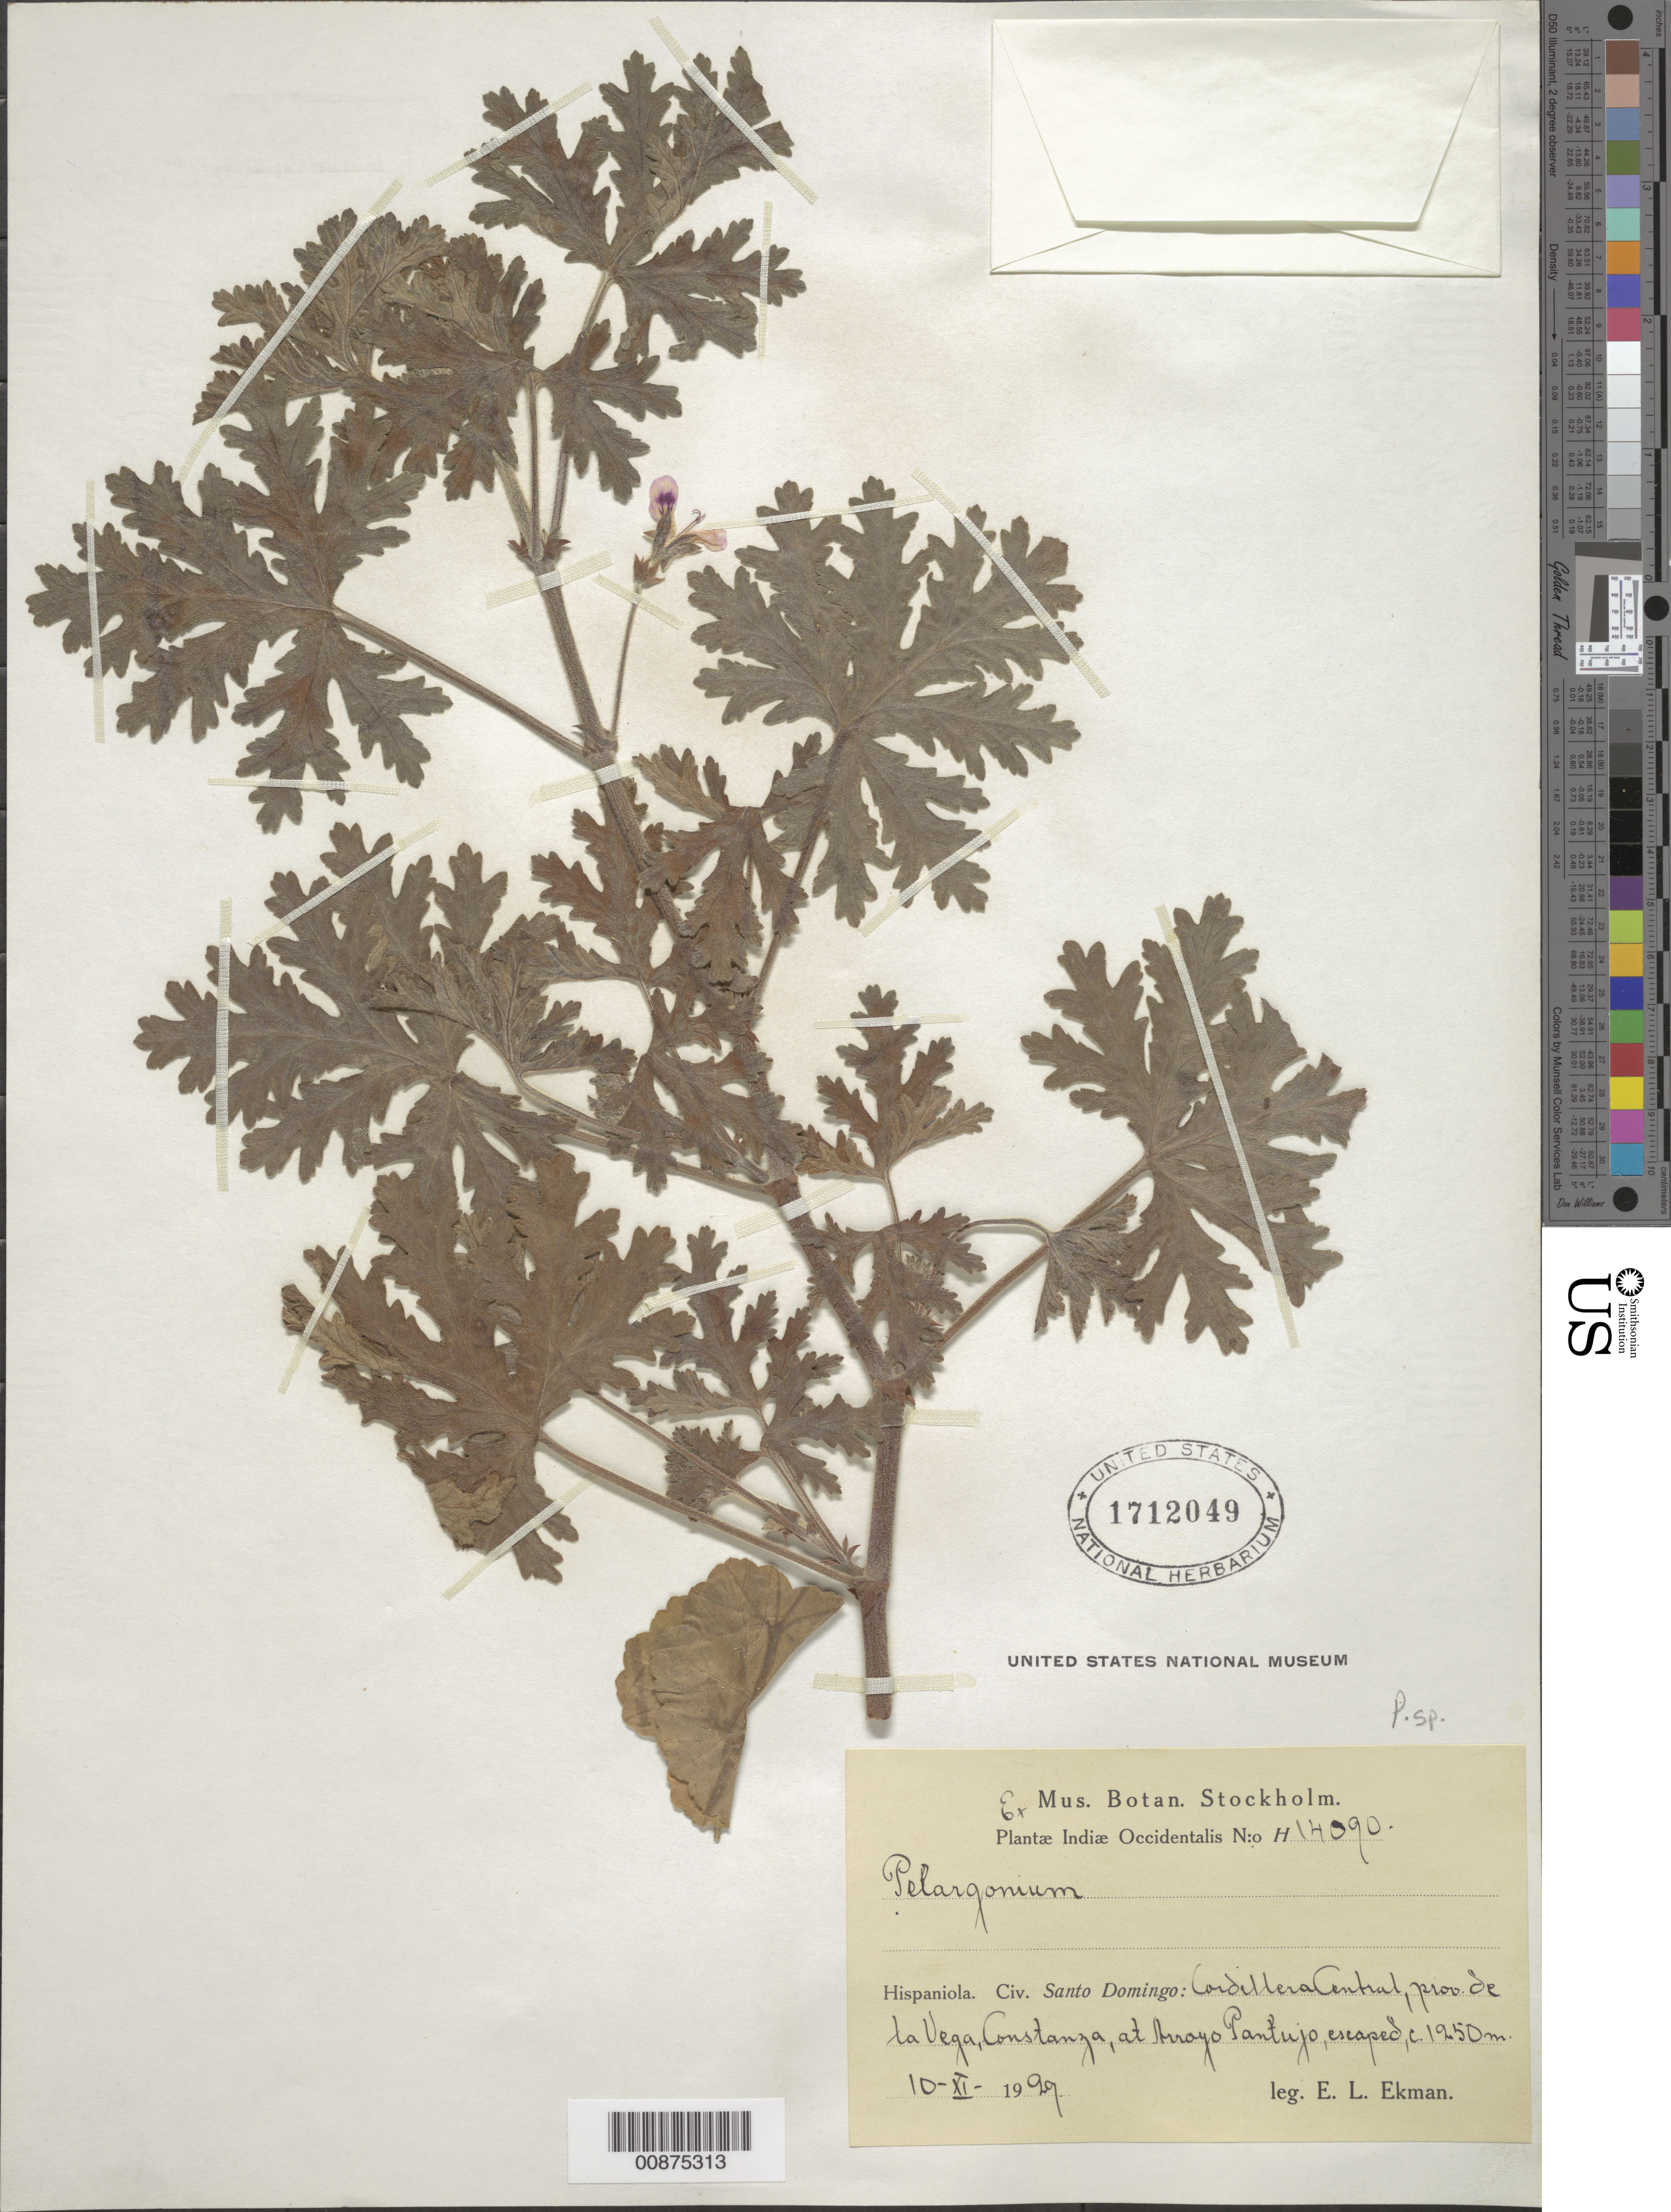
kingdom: Plantae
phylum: Tracheophyta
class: Magnoliopsida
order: Geraniales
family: Geraniaceae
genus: Pelargonium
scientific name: Pelargonium sp.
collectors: E. L. Ekman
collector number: H 14090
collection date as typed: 10 Nov 1929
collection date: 1929-11-10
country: Dominican Republic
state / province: La Vega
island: Hispaniola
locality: Cordillera Central, Constanza, at Arroyo Pantujo.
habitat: At arroyo.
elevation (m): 1250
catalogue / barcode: US 1712049